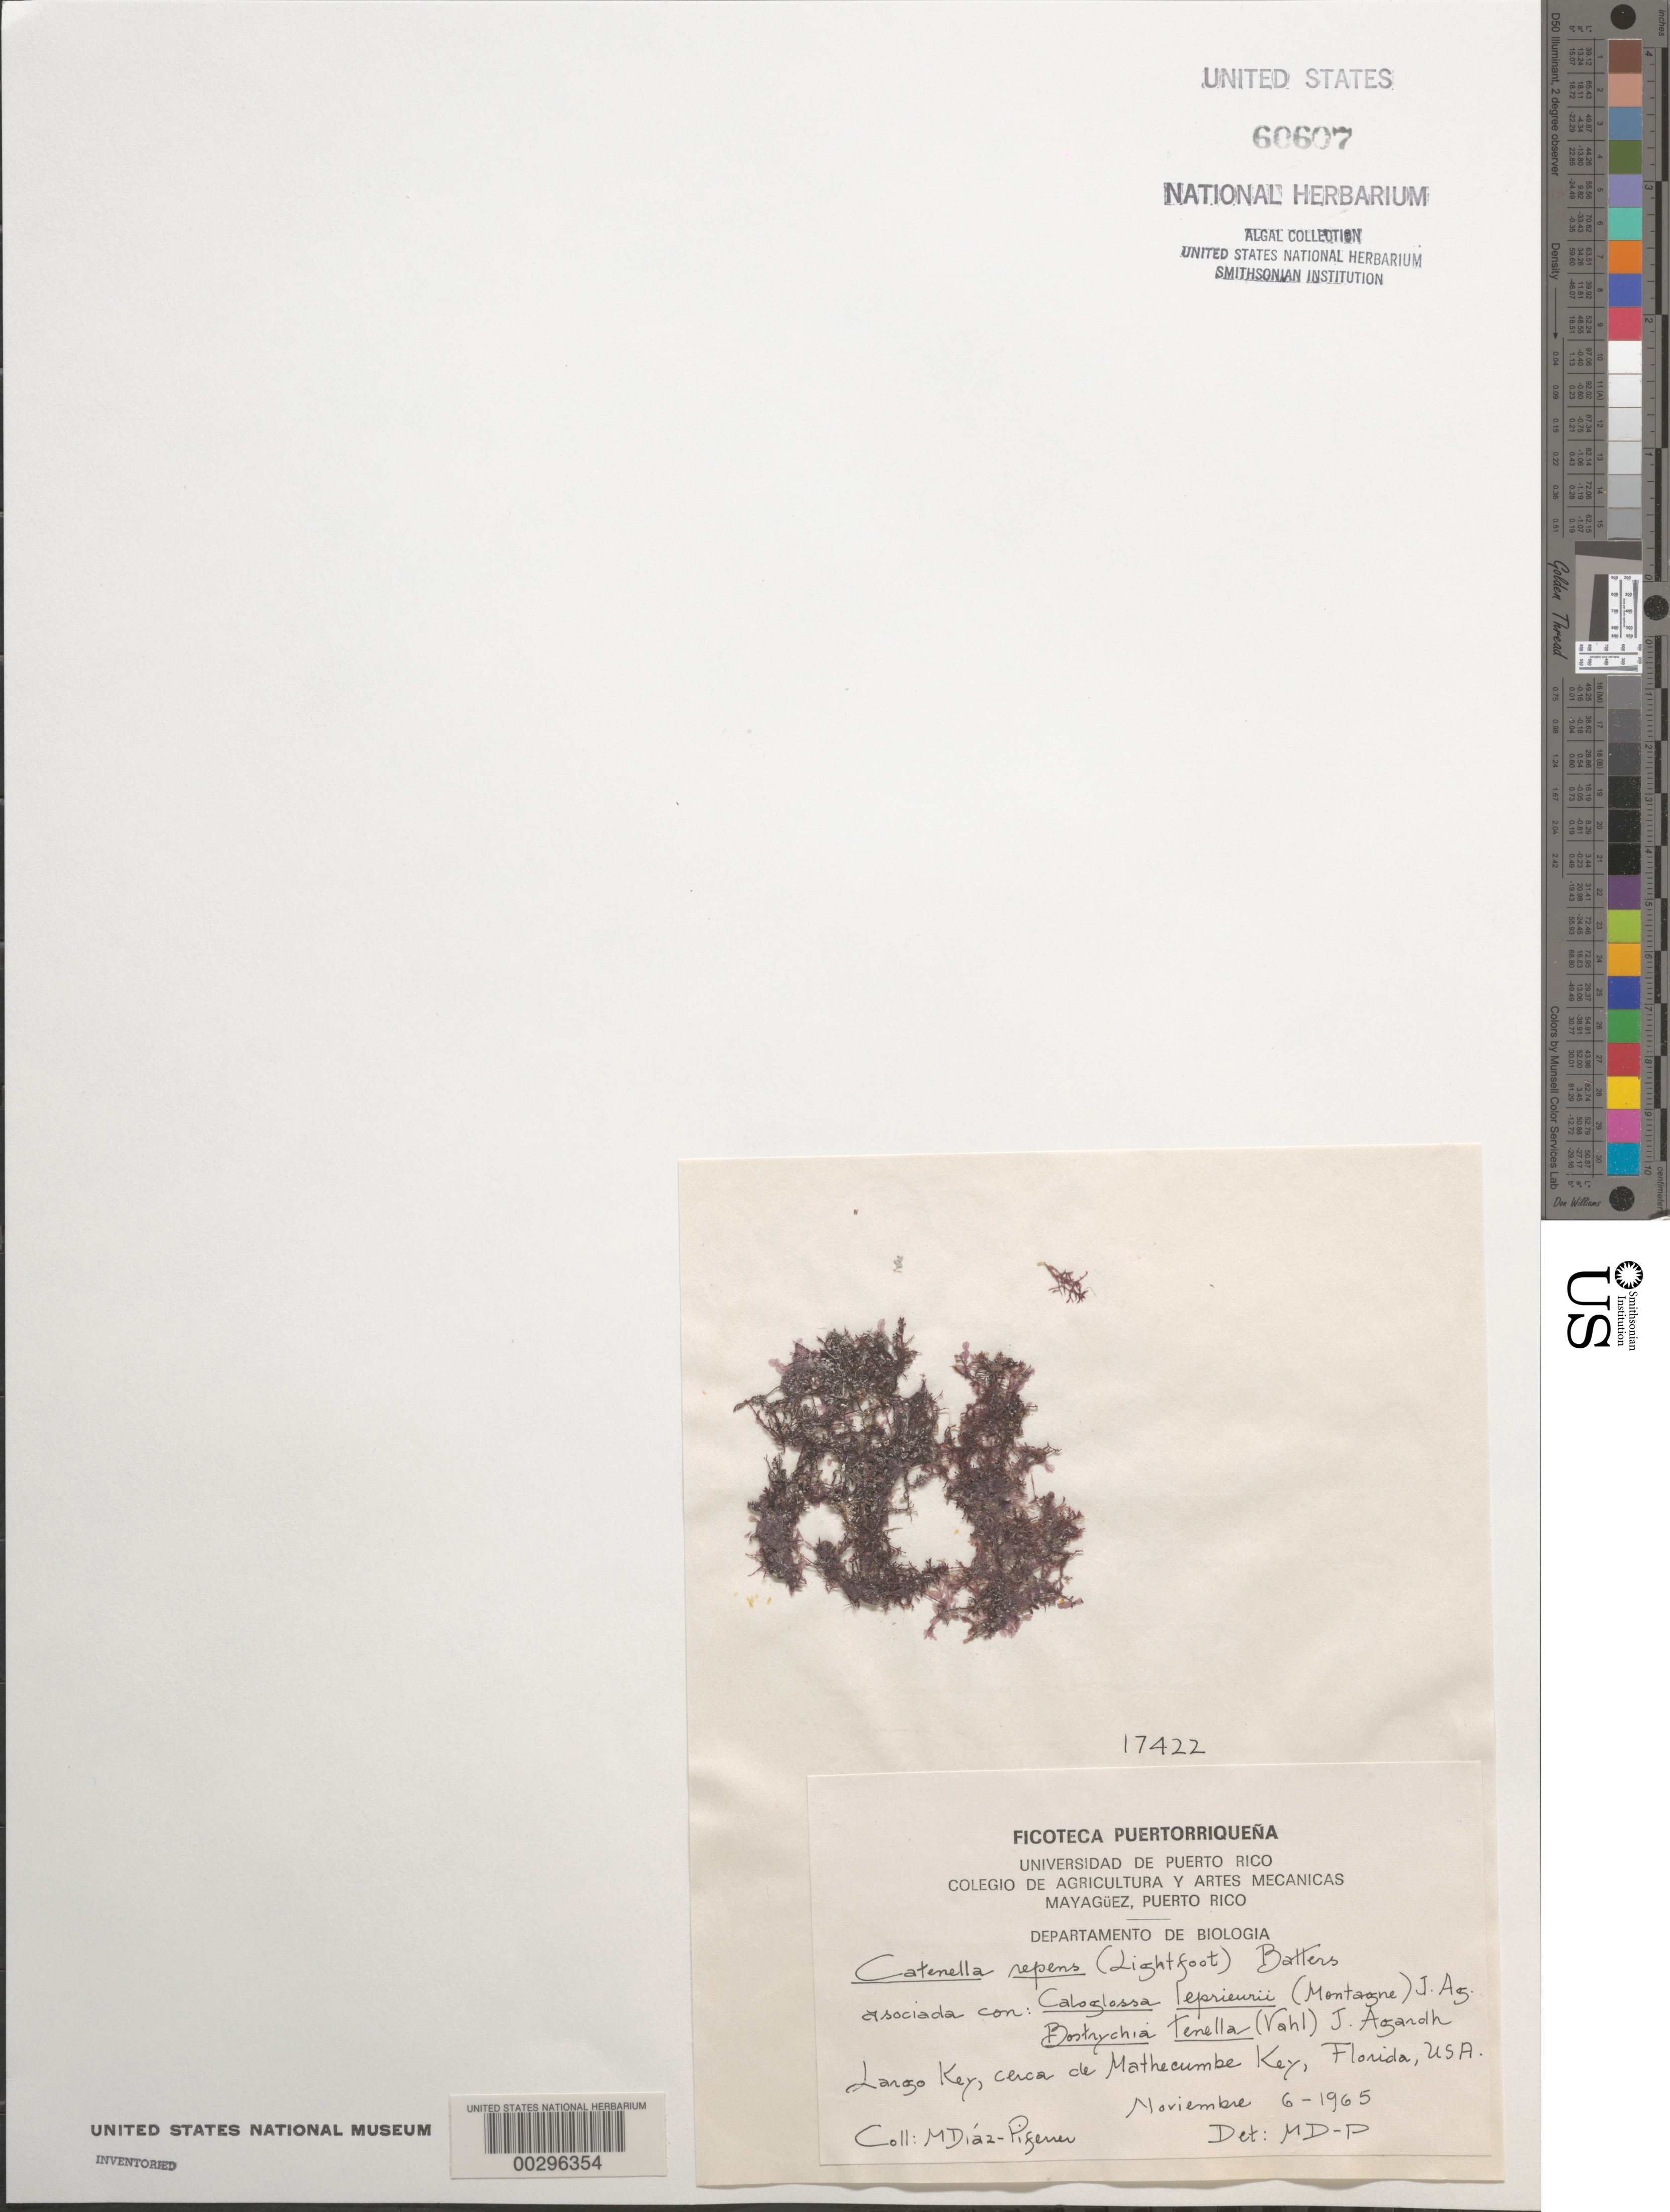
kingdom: Plantae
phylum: Rhodophyta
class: Florideophyceae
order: Gigartinales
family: Caulacanthaceae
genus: Catenella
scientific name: Catenella caespitosa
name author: (With.) L.M. Irvine in Parke & P.S. Dixon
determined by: Algae name updating Project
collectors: M. Diaz-Piferrer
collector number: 17422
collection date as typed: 06 Nov 1965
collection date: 1965-11-06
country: United States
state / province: Florida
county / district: Monroe County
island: Key Largo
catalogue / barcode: US 60607